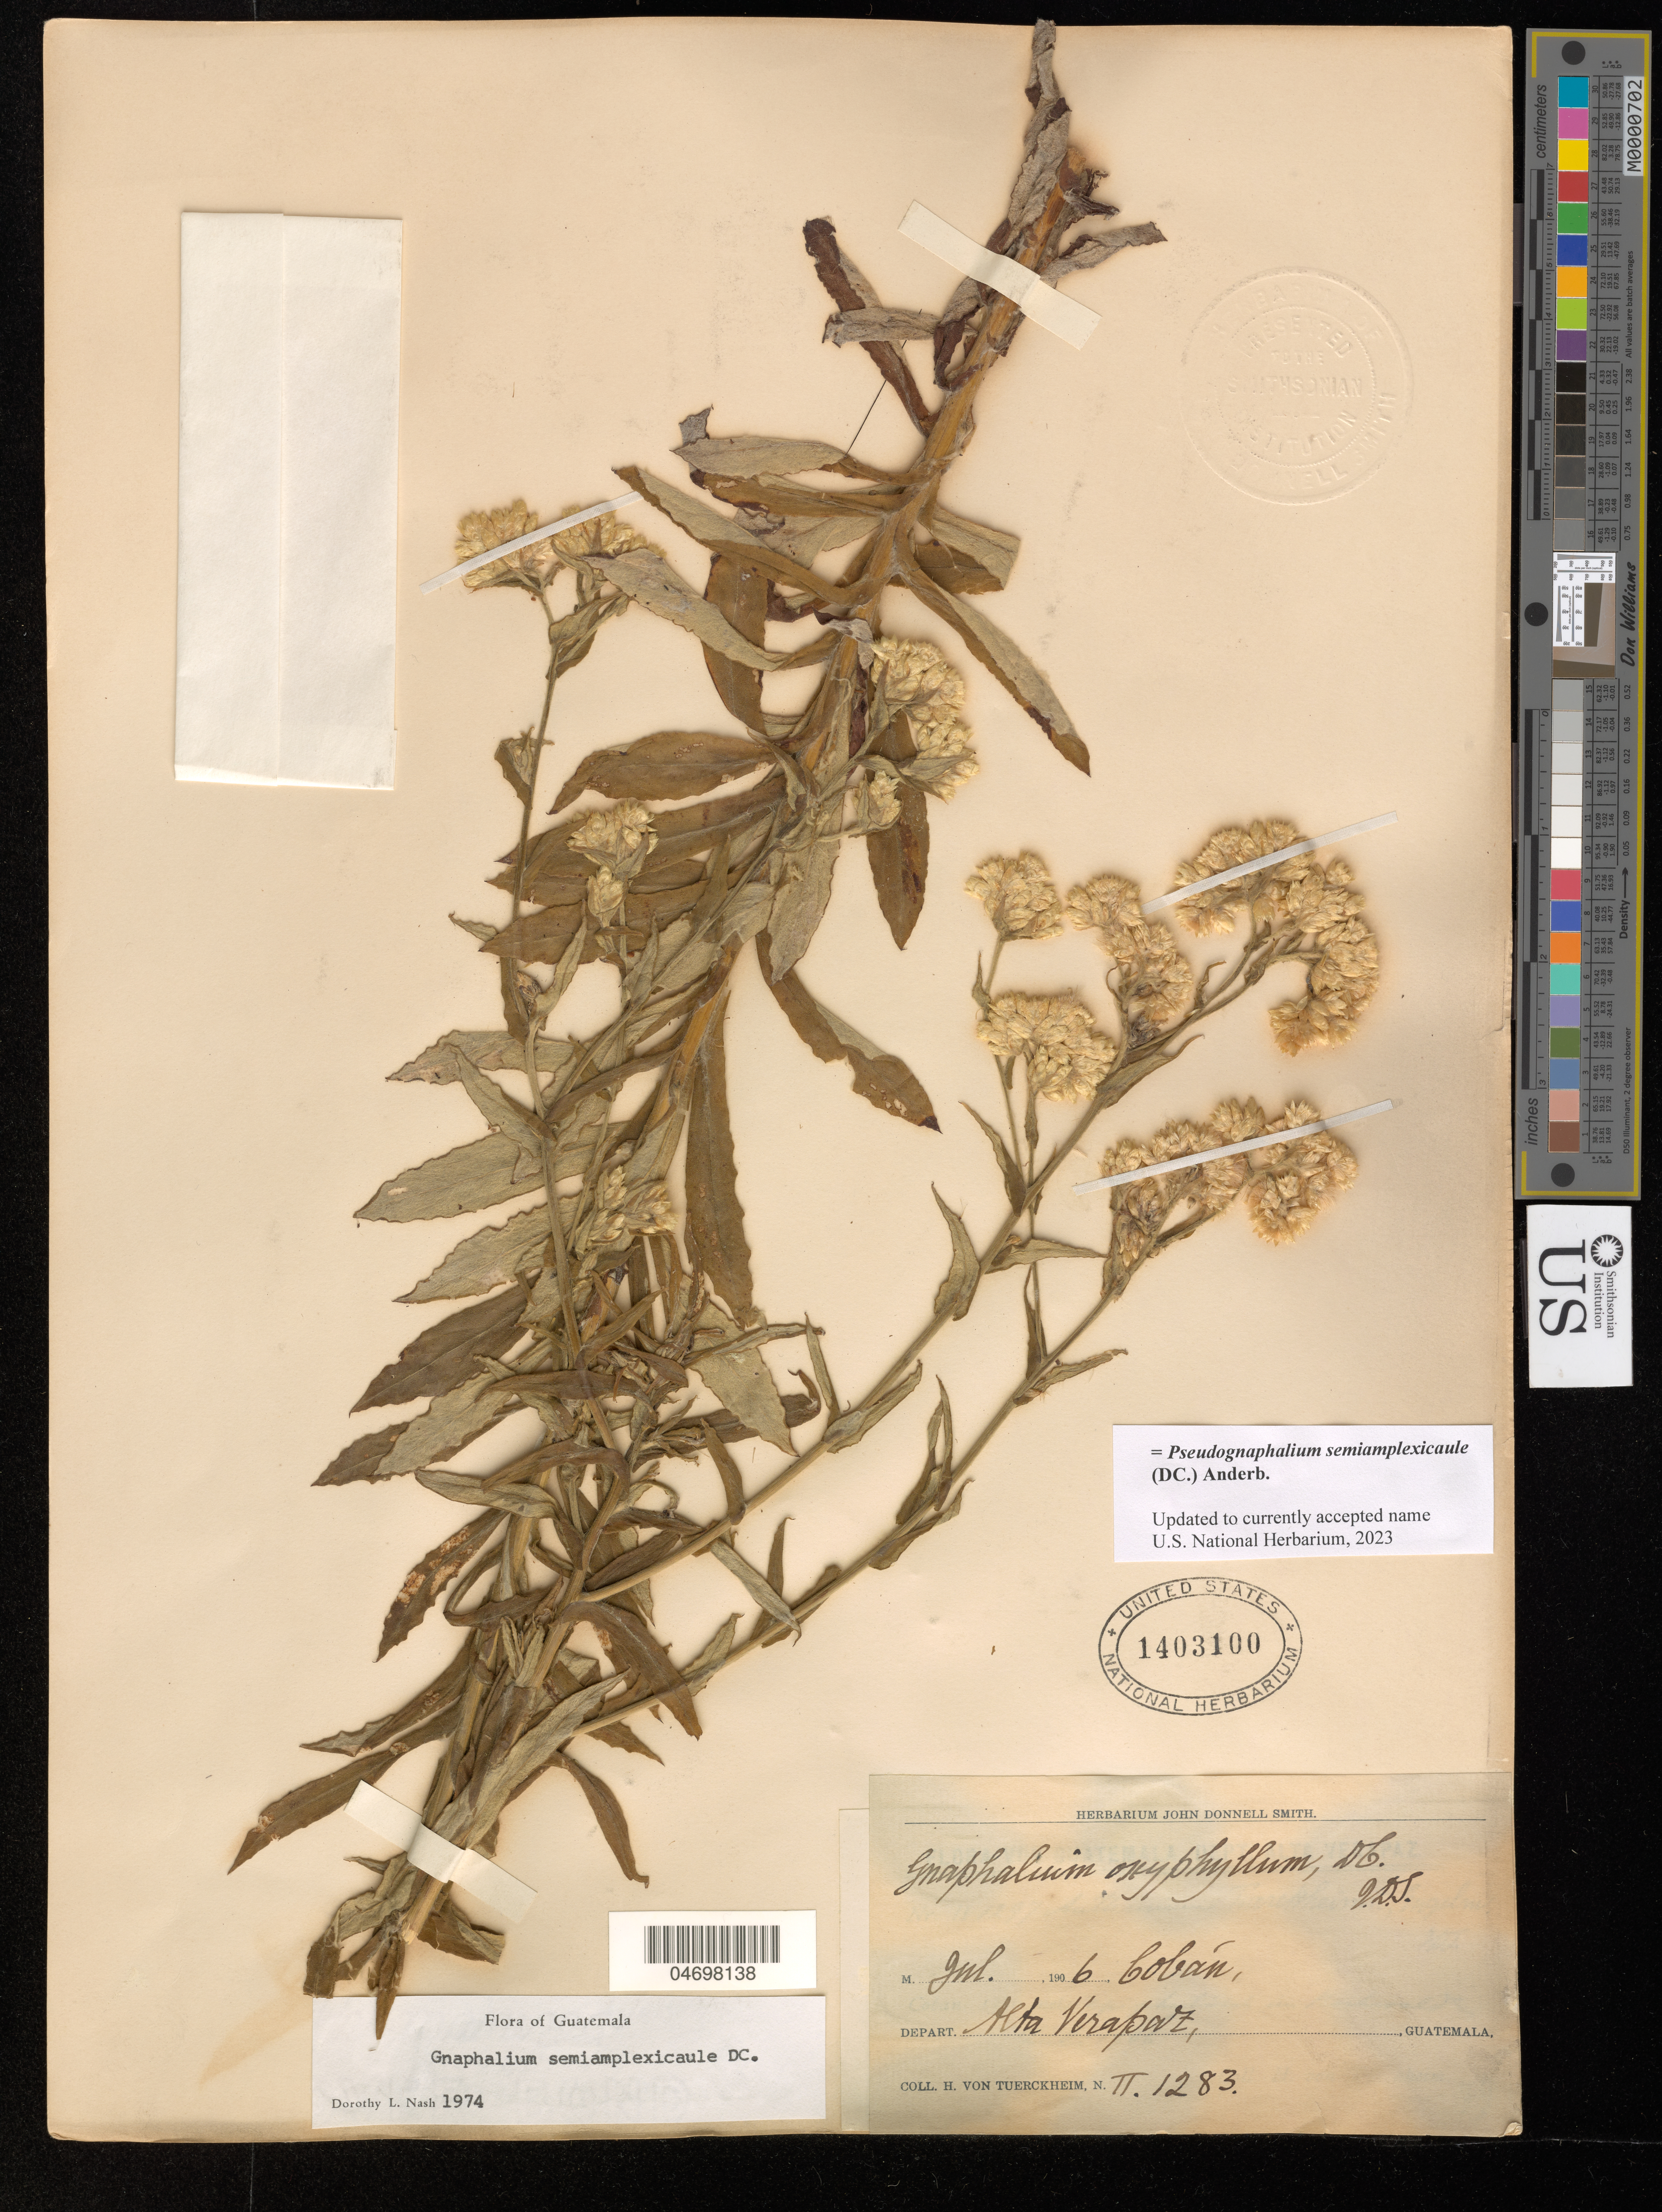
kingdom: Plantae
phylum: Tracheophyta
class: Magnoliopsida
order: Asterales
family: Asteraceae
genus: Pseudognaphalium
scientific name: Pseudognaphalium perelegans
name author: G.L. Nesom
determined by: Nesom, Guy L.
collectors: H. von Tuerckheim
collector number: TT 1283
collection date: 1906-07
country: Guatemala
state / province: Alta Verapaz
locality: Coban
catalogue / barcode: US 1403100